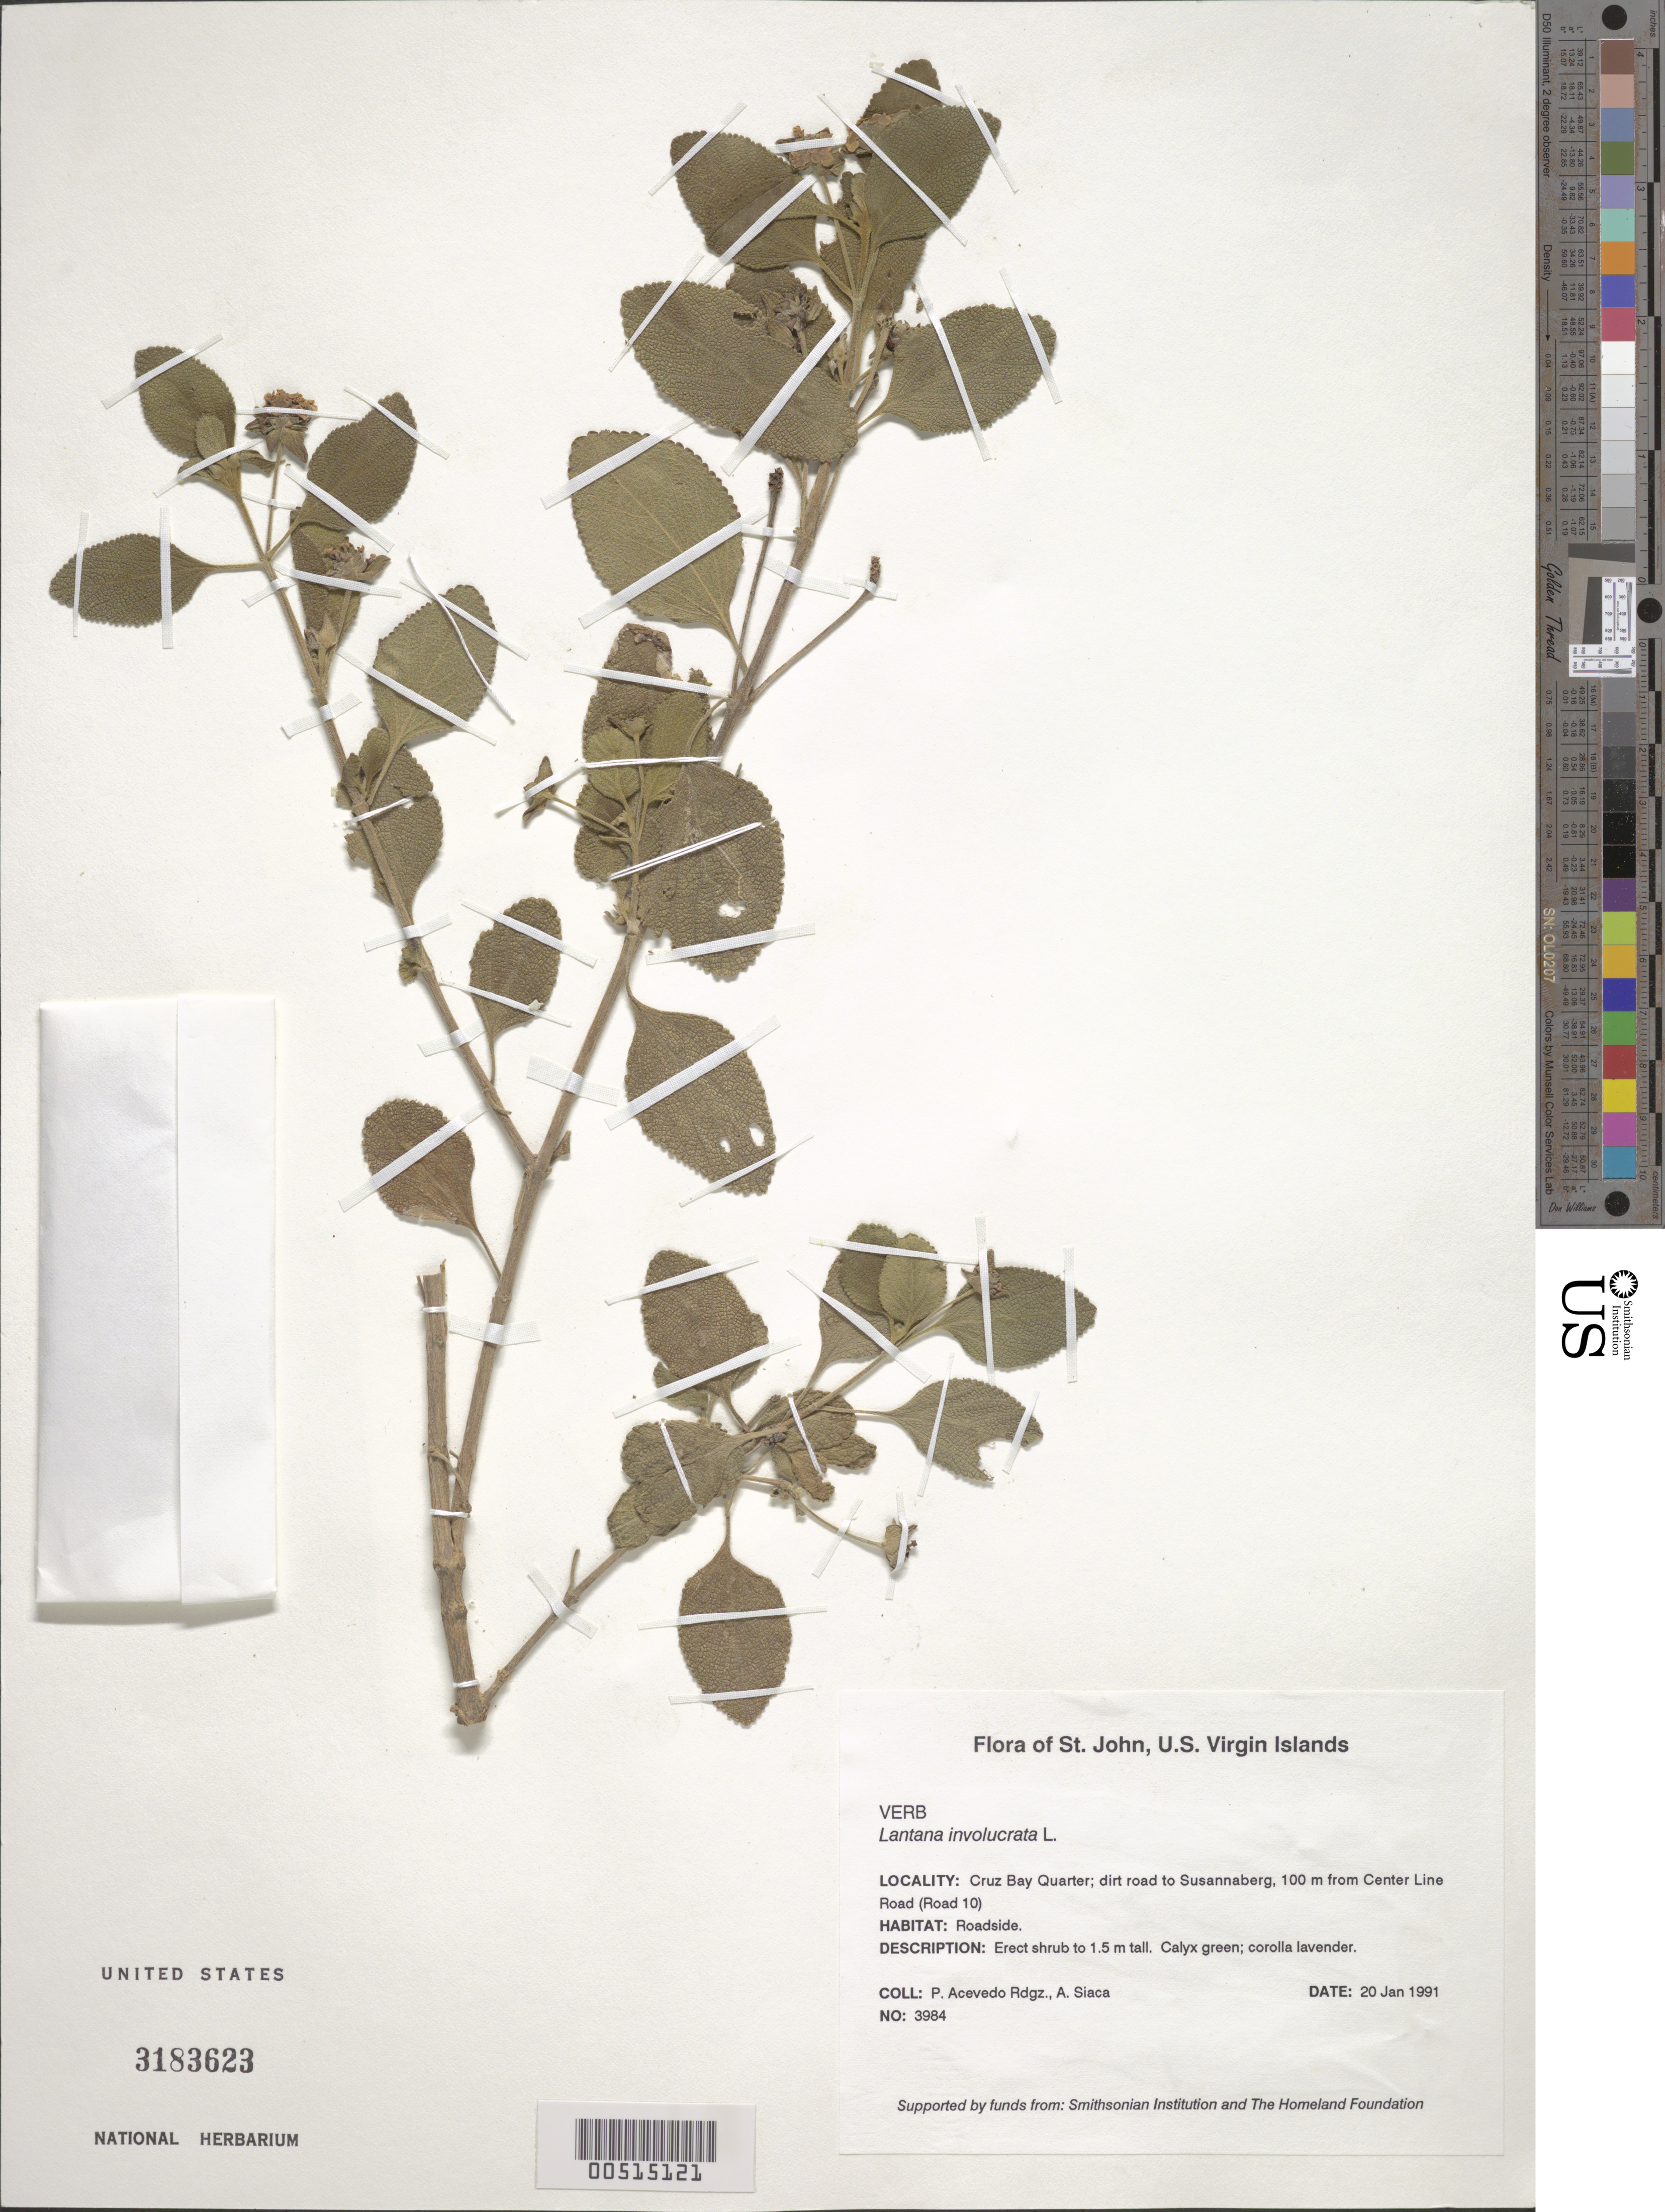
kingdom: Plantae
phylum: Tracheophyta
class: Magnoliopsida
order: Lamiales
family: Verbenaceae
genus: Lantana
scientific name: Lantana involucrata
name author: L.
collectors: P. Acevedo-Rodr. & A. Siaca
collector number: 3984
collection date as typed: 20 Jan 1991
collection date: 1991-01-20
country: U.S. Virgin Islands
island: St. John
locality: Cruz Bay Quarter; dirt road to Susannaberg, 100 m from Center Line Road (Road 10)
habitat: Roadside.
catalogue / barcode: US 3183623